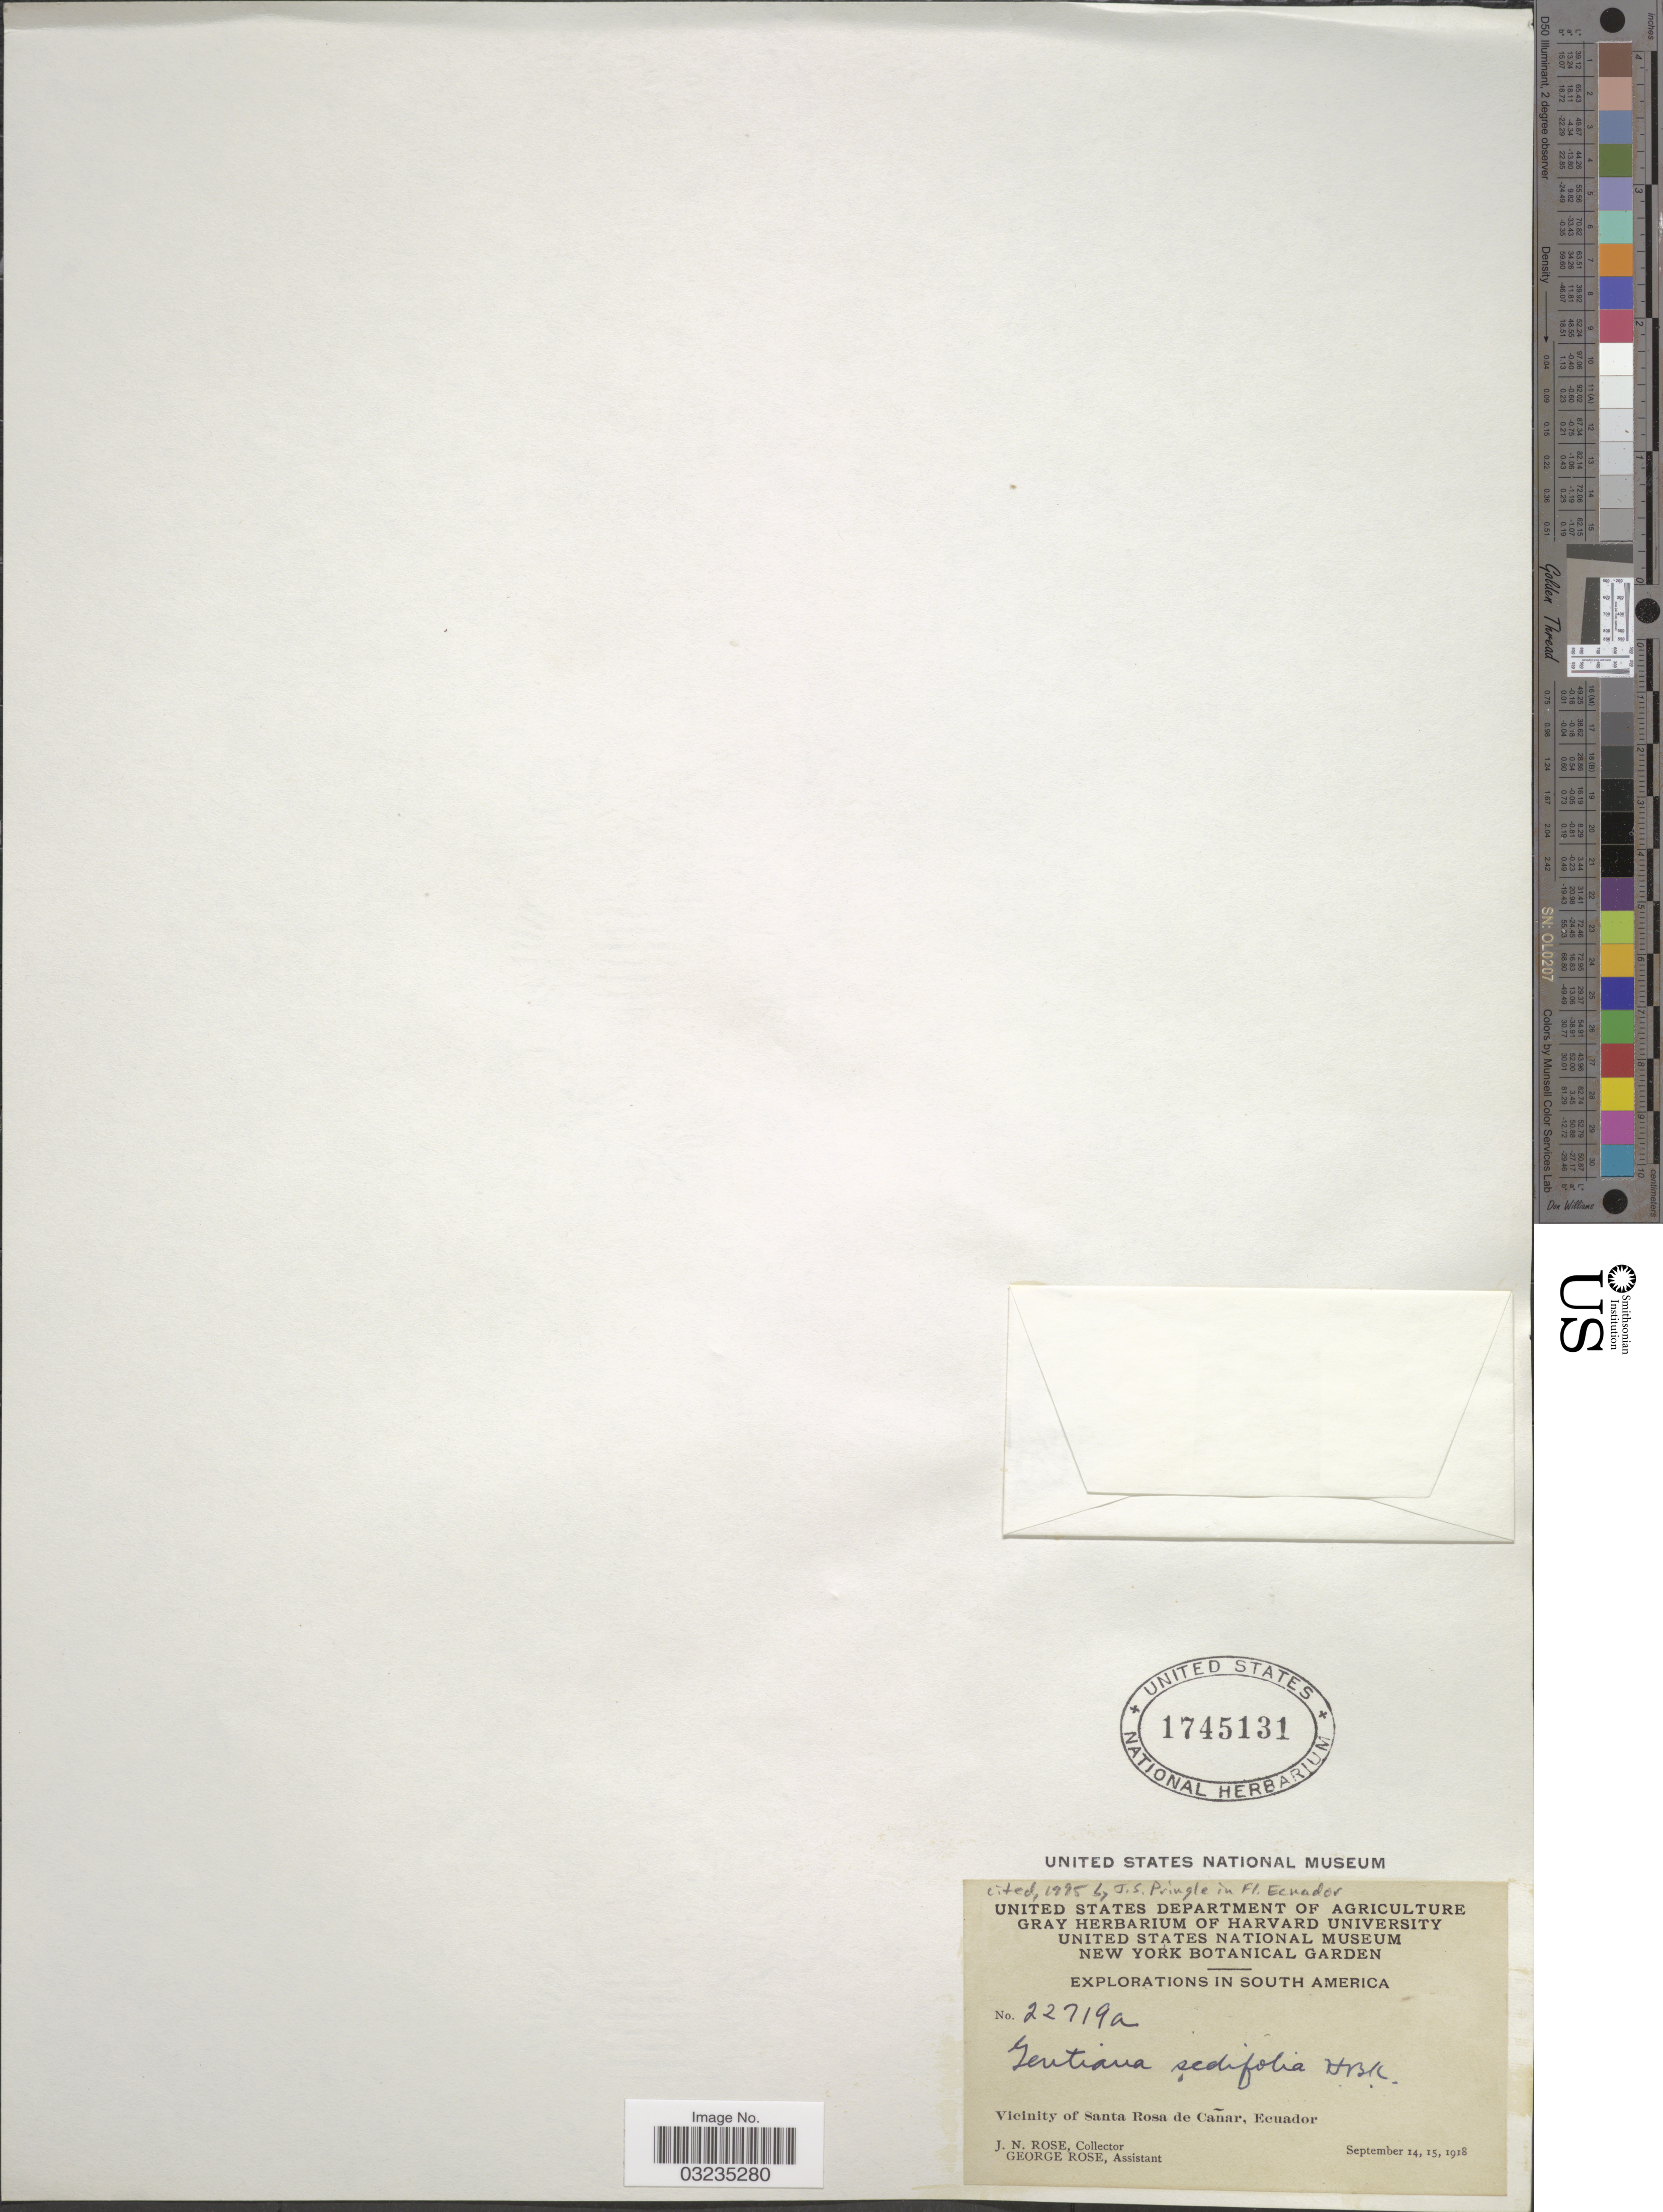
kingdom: Plantae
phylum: Tracheophyta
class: Magnoliopsida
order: Gentianales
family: Gentianaceae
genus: Gentiana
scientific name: Gentiana sedifolia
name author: Kunth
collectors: J. N. Rose & G. Rose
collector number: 22719a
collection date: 1918-09-14/1918-09-15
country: Ecuador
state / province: Cañar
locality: Vicinity of Santa Rosa de Cañar.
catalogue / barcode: US 1745131